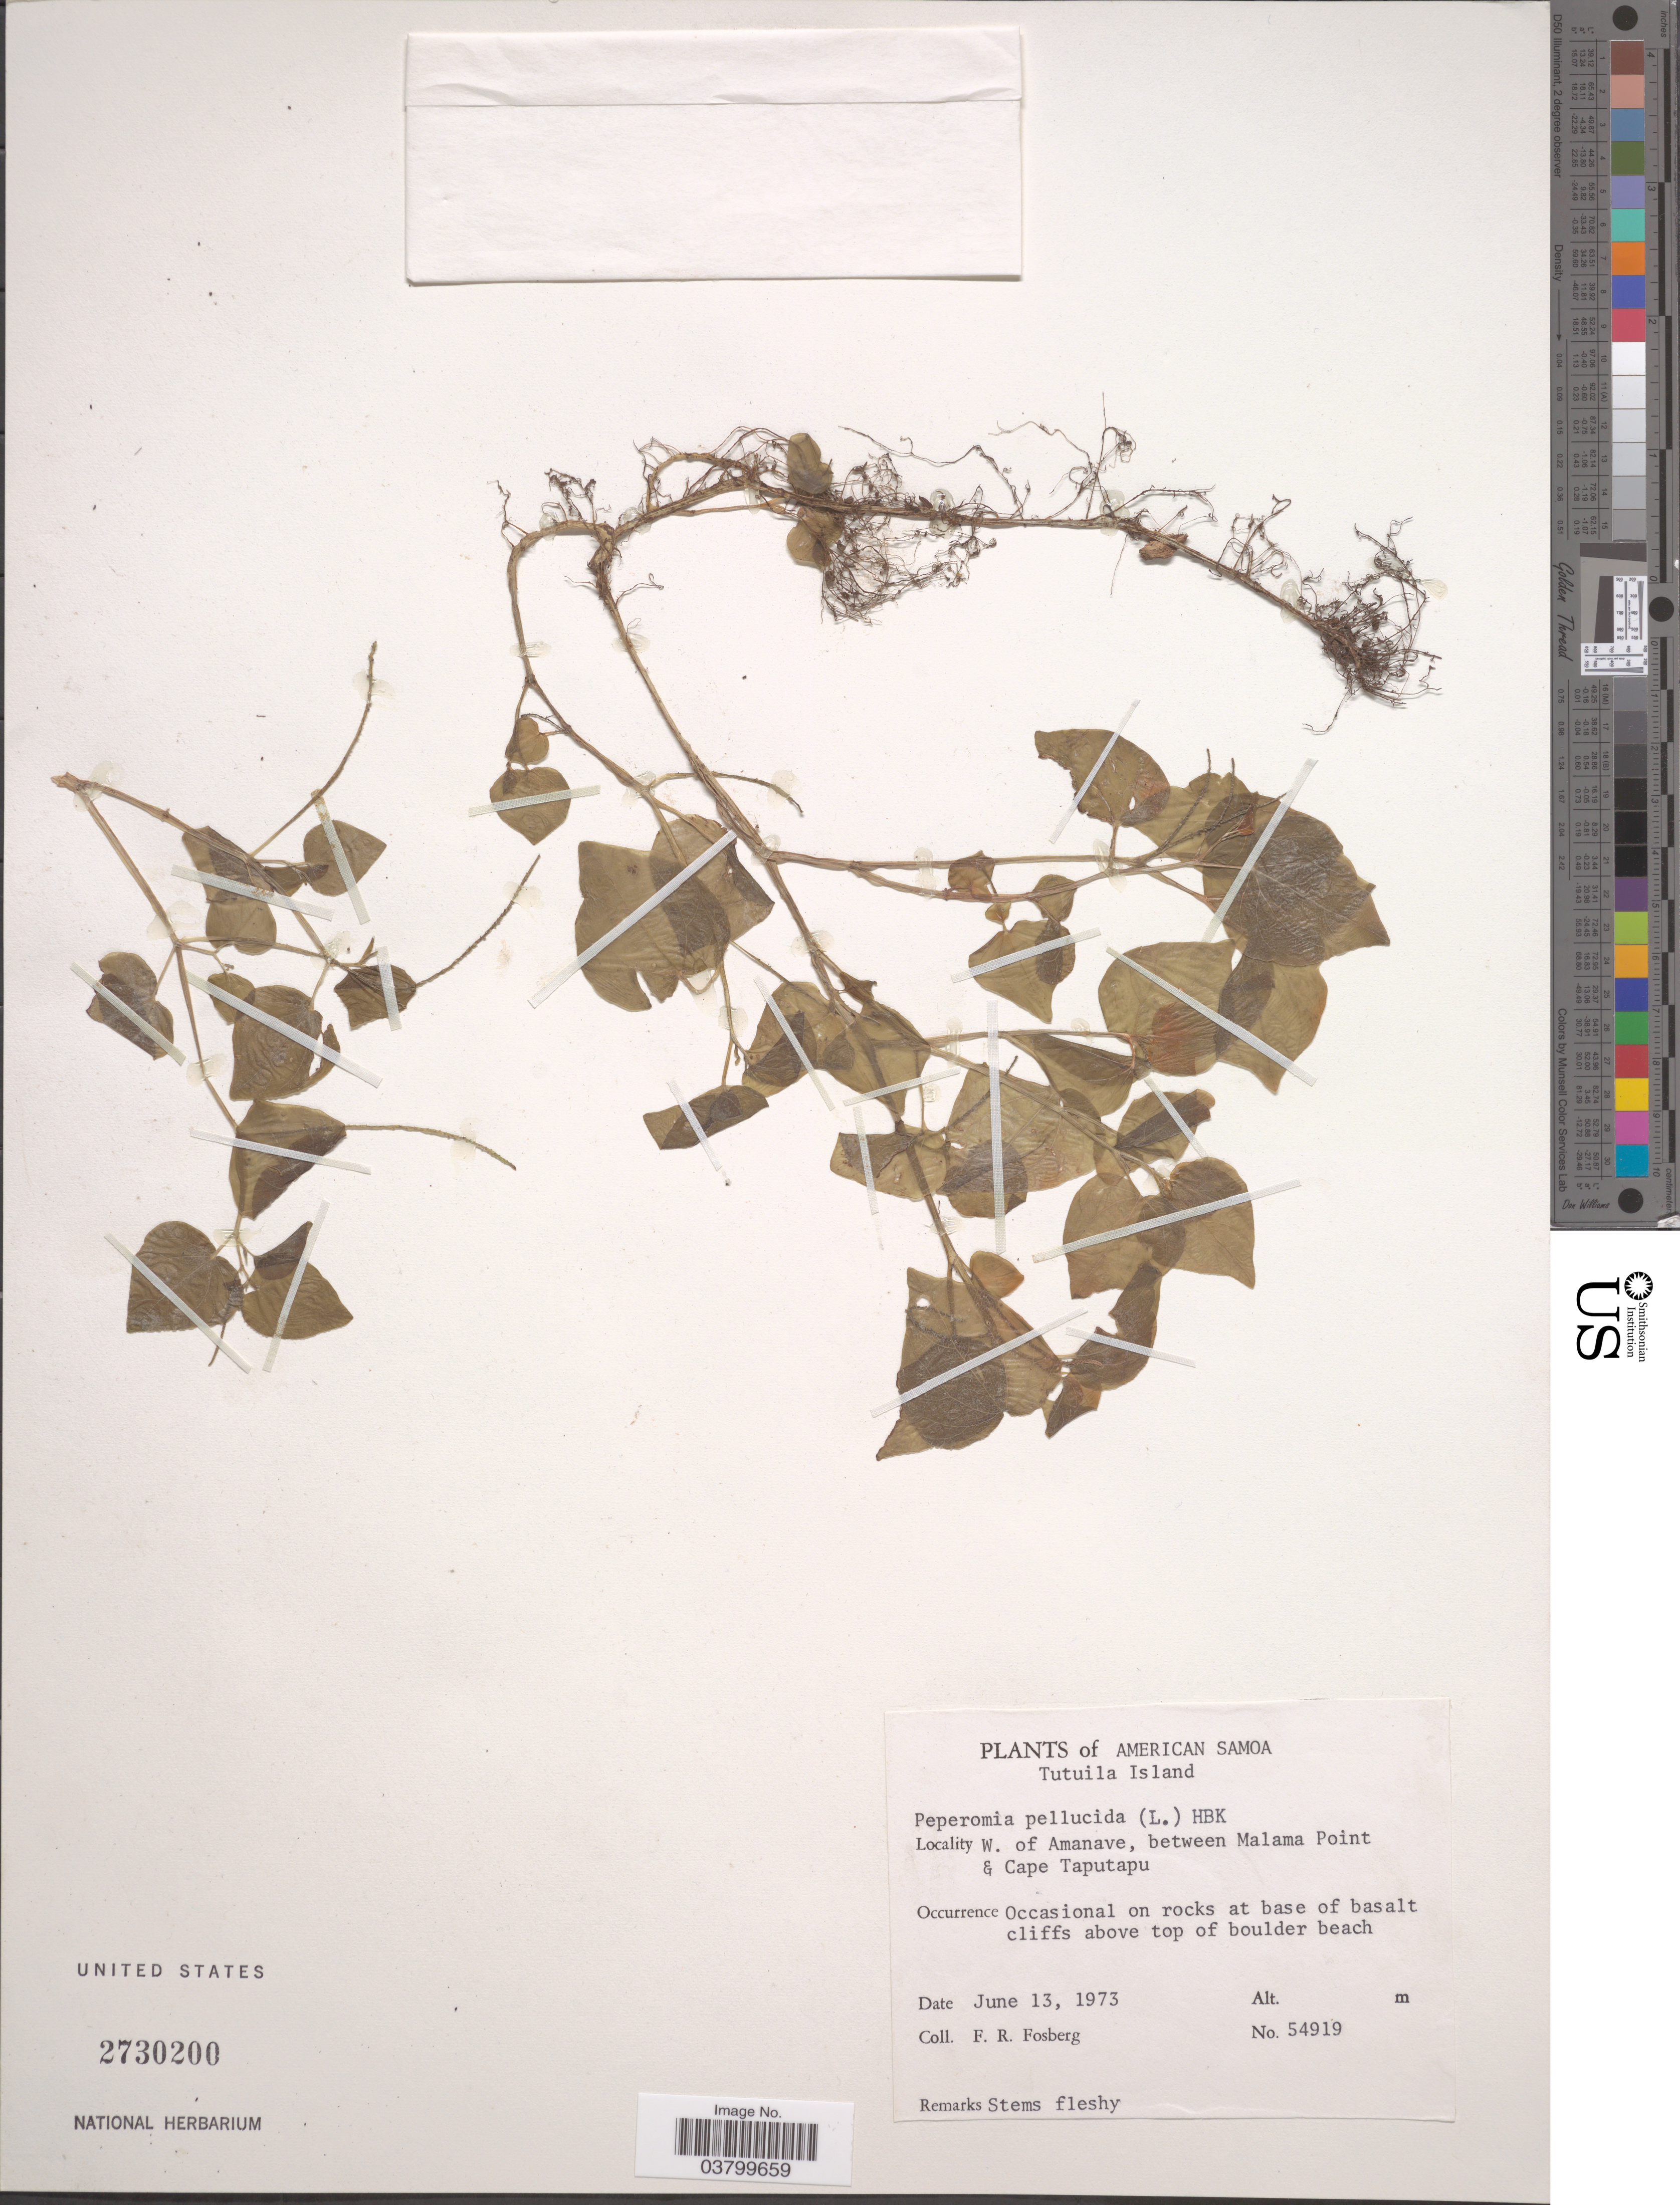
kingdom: Plantae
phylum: Tracheophyta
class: Magnoliopsida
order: Piperales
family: Piperaceae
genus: Peperomia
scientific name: Peperomia pellucida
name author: (L.) Kunth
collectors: F. R. Fosberg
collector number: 54919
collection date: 1973-06-13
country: American Samoa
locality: Tutuila Island. W. of Amanave, between Malama Point & Cape Taputapu.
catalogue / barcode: US 2730200